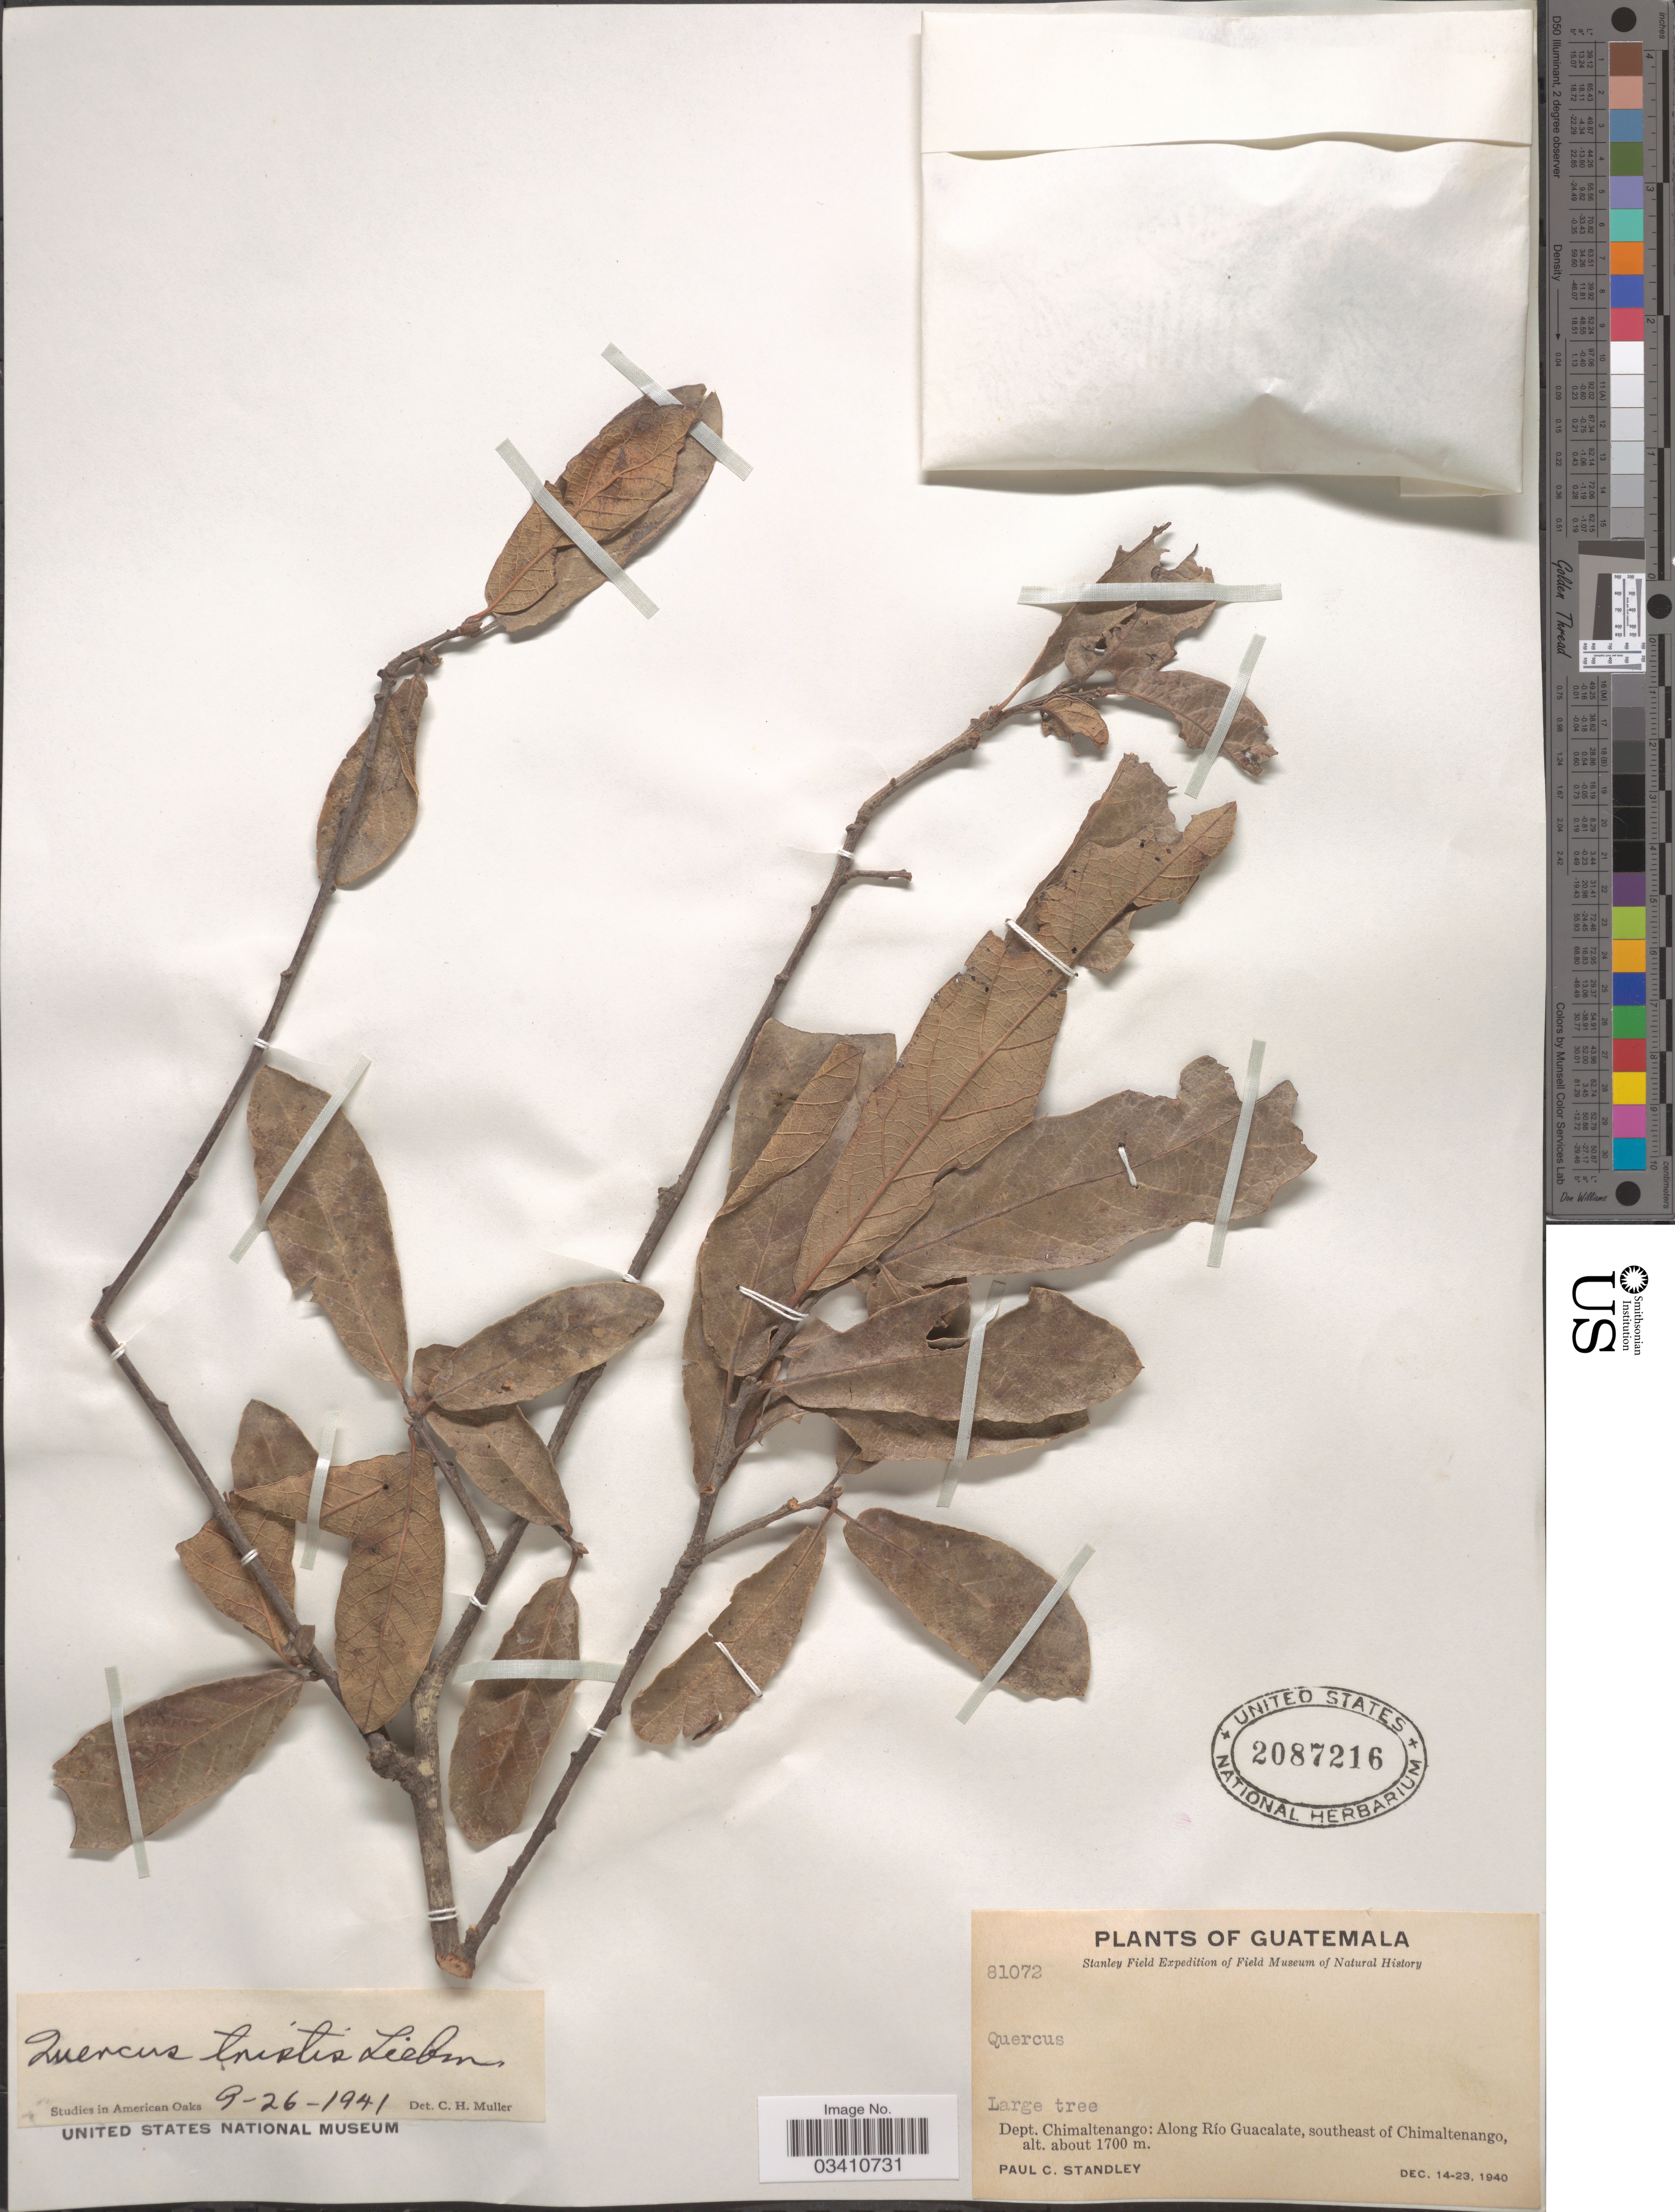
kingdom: Plantae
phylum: Tracheophyta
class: Magnoliopsida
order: Fagales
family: Fagaceae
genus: Quercus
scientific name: Quercus tristis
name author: Liebm.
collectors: P. C. Standley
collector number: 81072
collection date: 1940-12-14/1940-12-23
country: Guatemala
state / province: Chimaltenango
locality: Dept. Chimaltenango: Along Río Guacalate, southeast of Chimaltenango.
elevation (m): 1700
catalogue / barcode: US 2087216